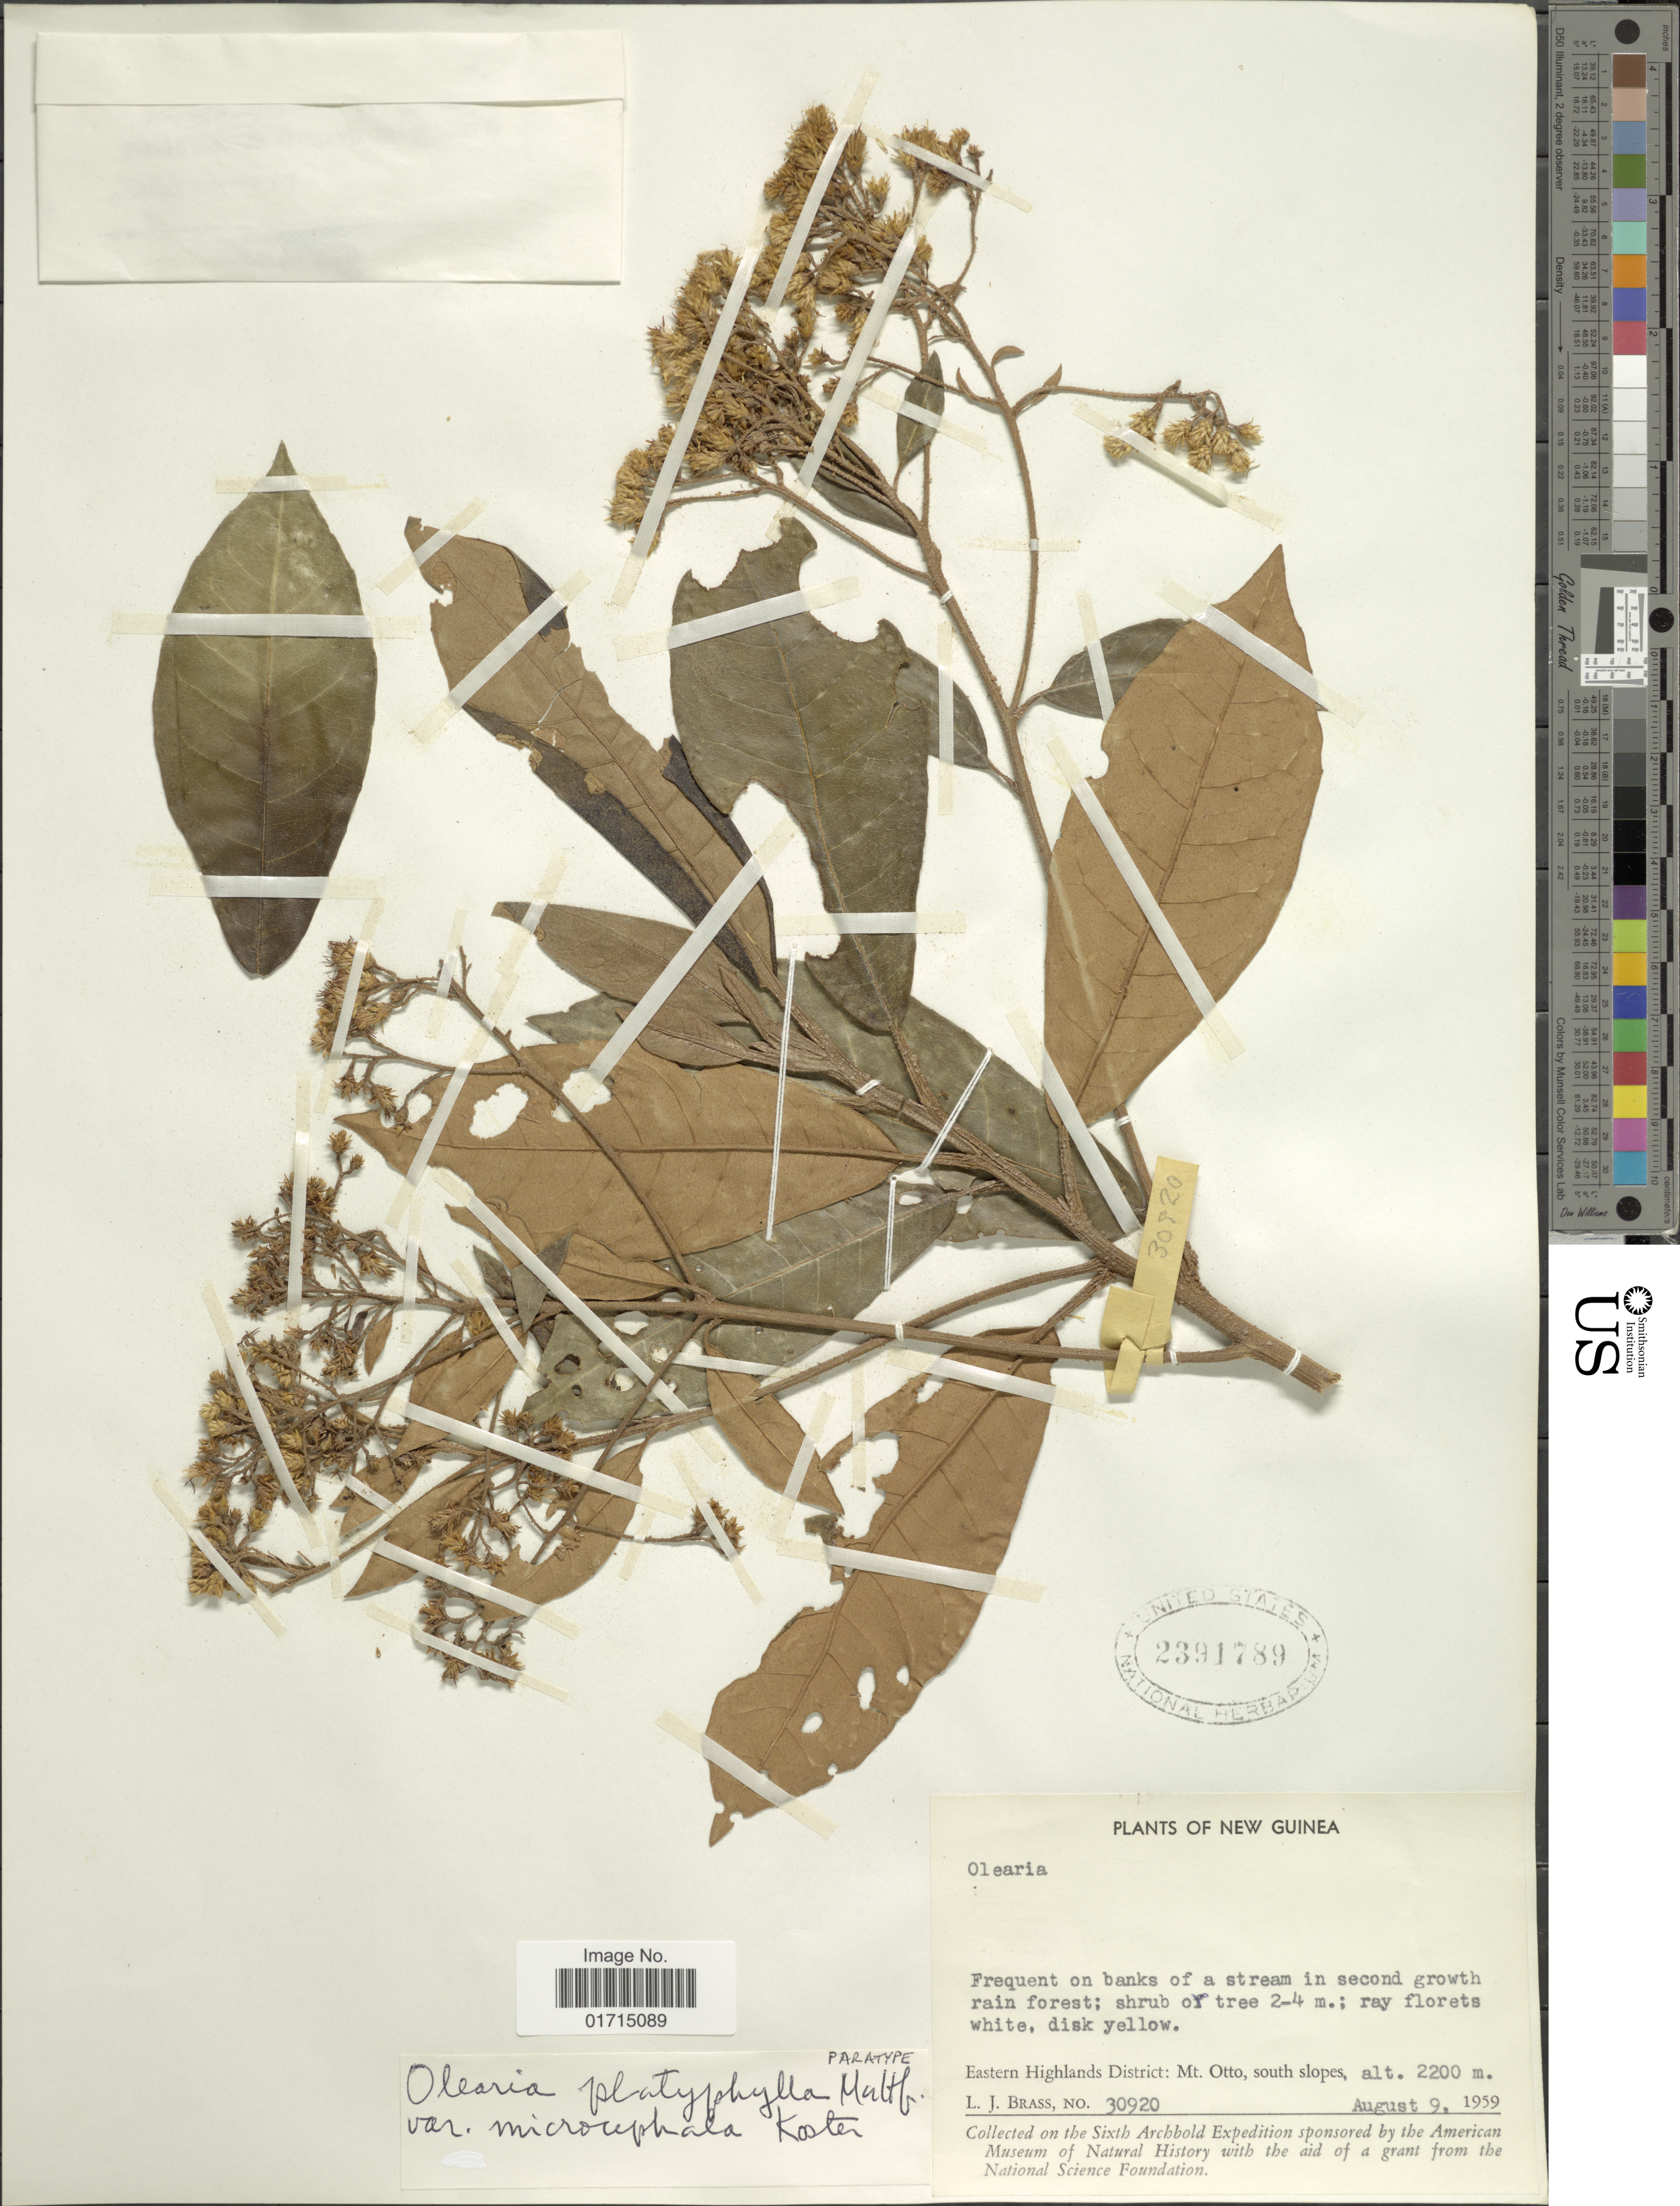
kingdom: Plantae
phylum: Tracheophyta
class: Magnoliopsida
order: Asterales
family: Asteraceae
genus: Olearia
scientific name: Olearia platyphylla var. microcephala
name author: J. Kost.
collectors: L. J. Brass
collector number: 30920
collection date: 1959-08-09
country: Papua New Guinea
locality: New Guinea. Eastern Highlands District: Mt. Otto, south slopes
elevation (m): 2200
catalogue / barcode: US 2391789